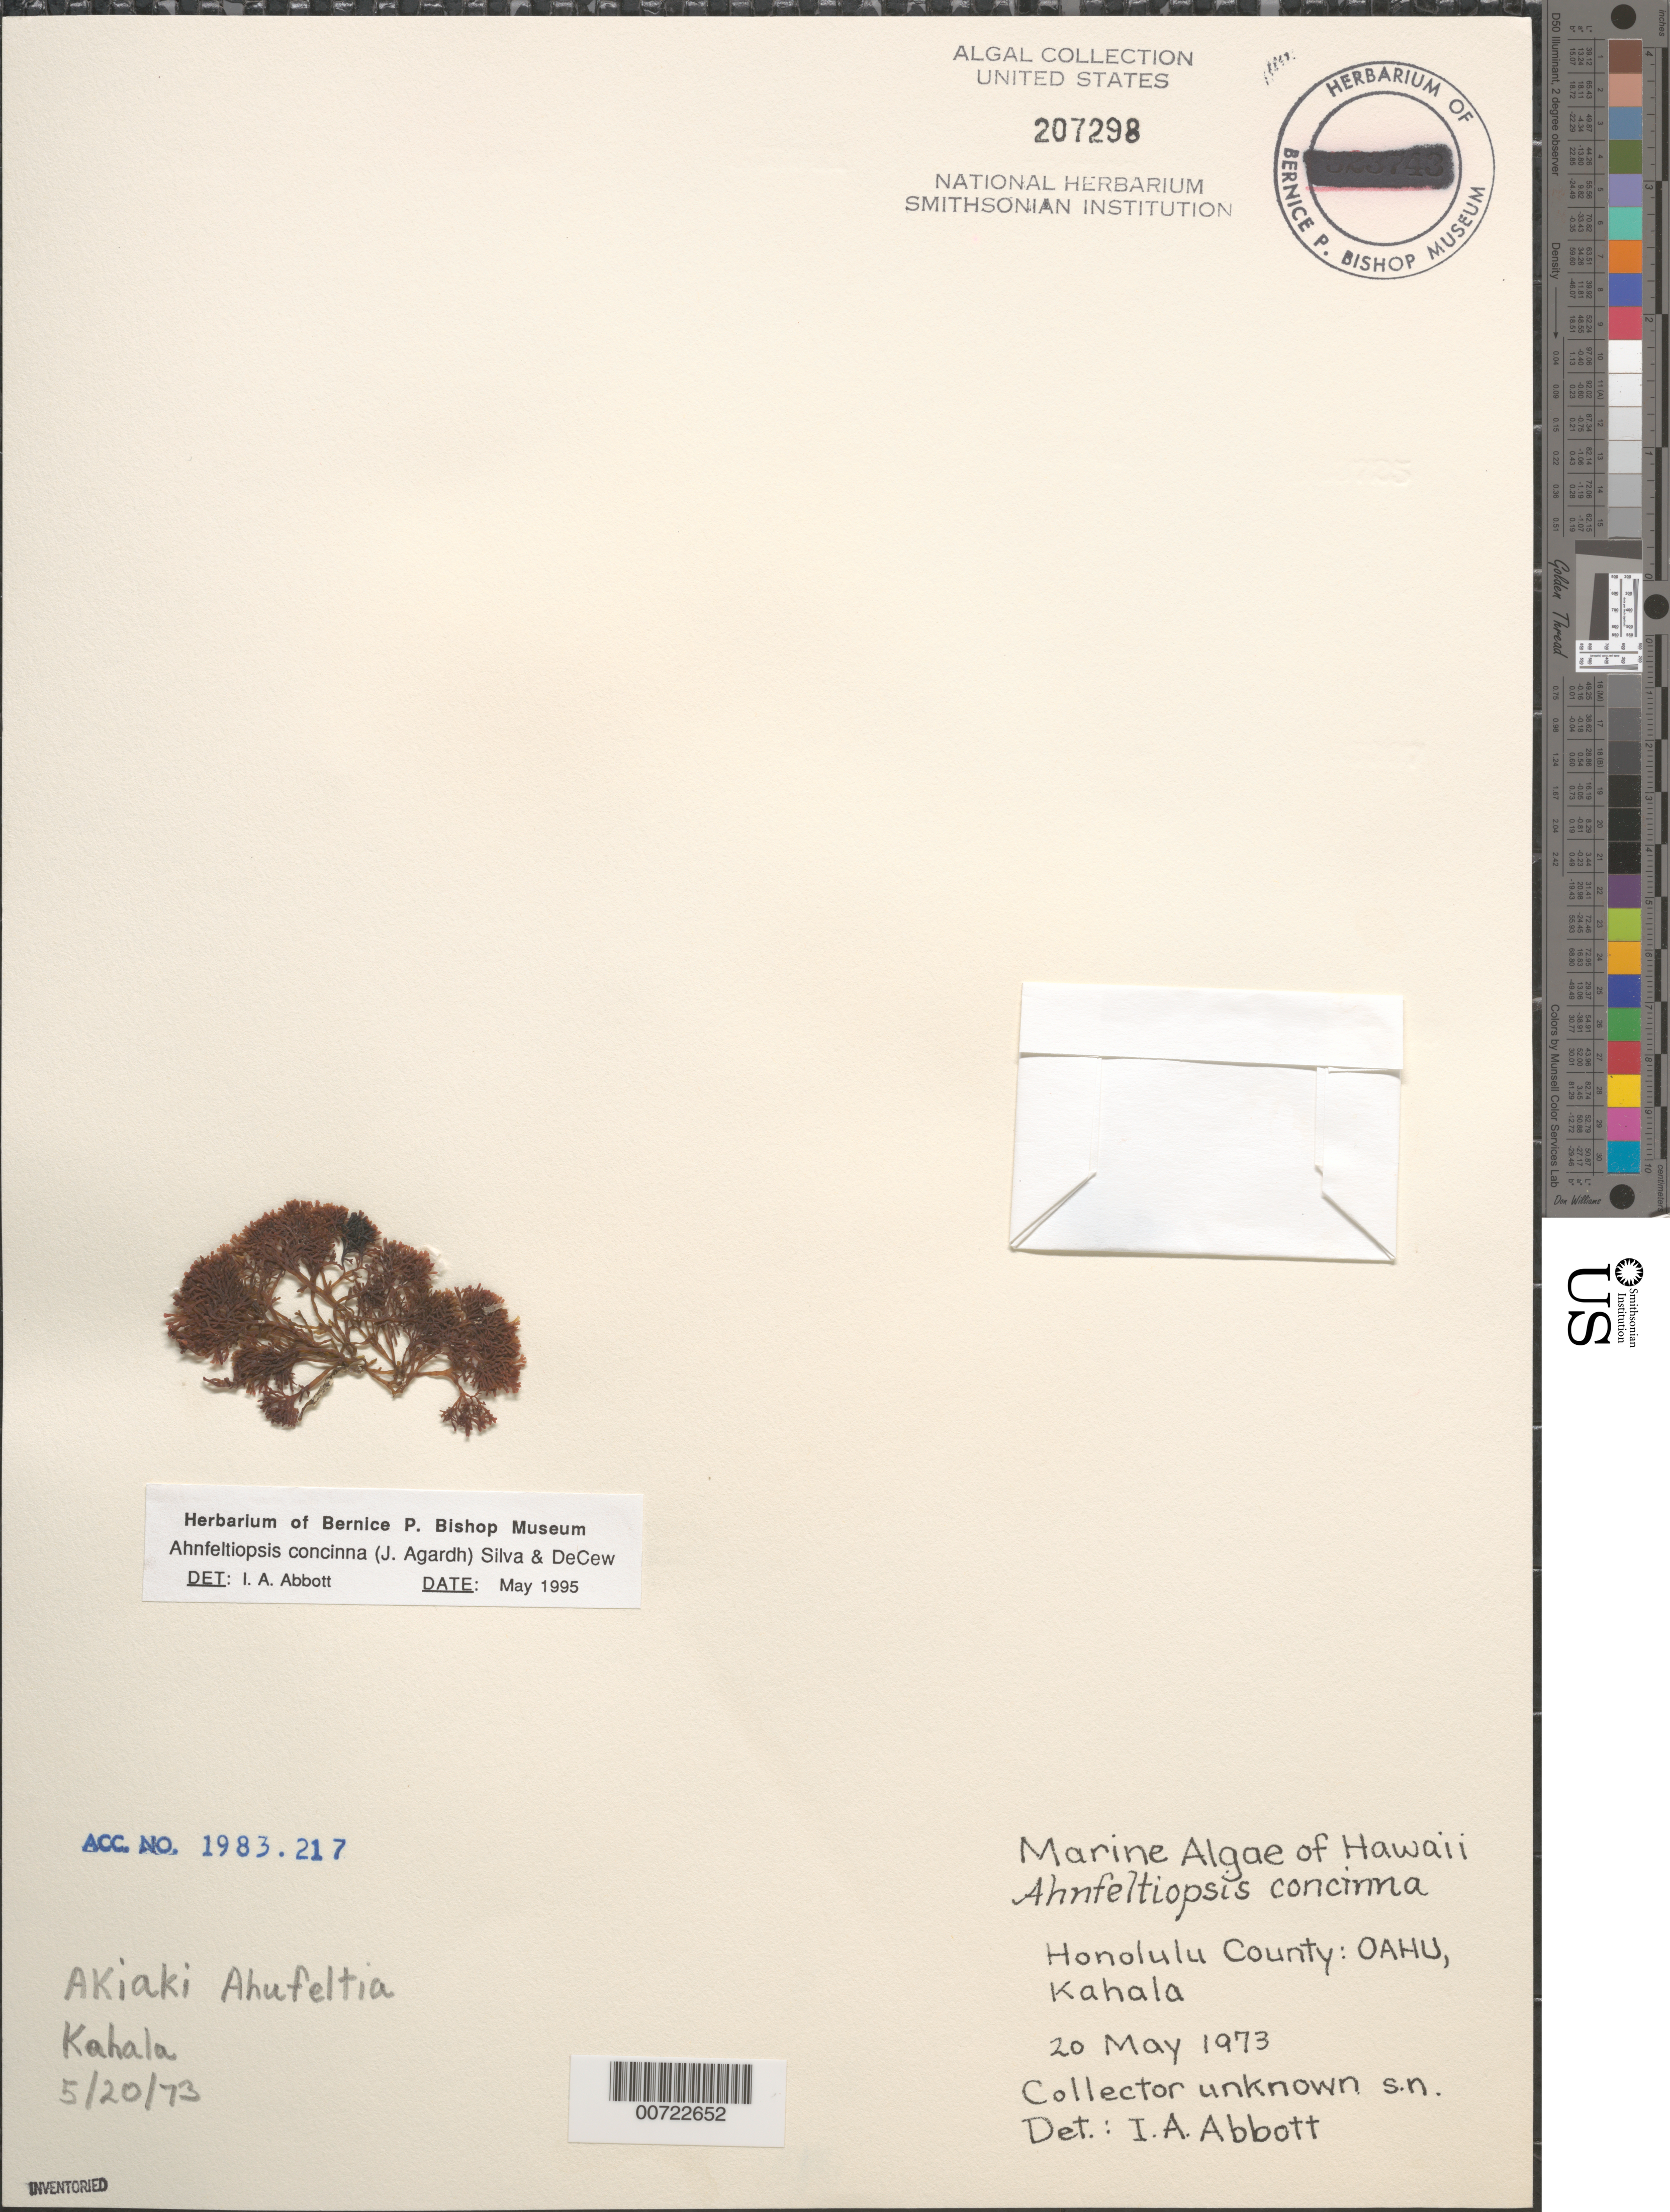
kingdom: Plantae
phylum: Rhodophyta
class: Florideophyceae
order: Gigartinales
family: Phyllophoraceae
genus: Gymnogongrus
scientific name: Gymnogongrus durvillei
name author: (Bory) M.S.Calderon & S.M. Boo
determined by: Algae name updating Project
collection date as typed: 20 May 1973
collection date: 1973-05-20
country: United States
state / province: Hawaii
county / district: Honolulu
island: Oahu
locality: Kahala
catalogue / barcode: US 207298